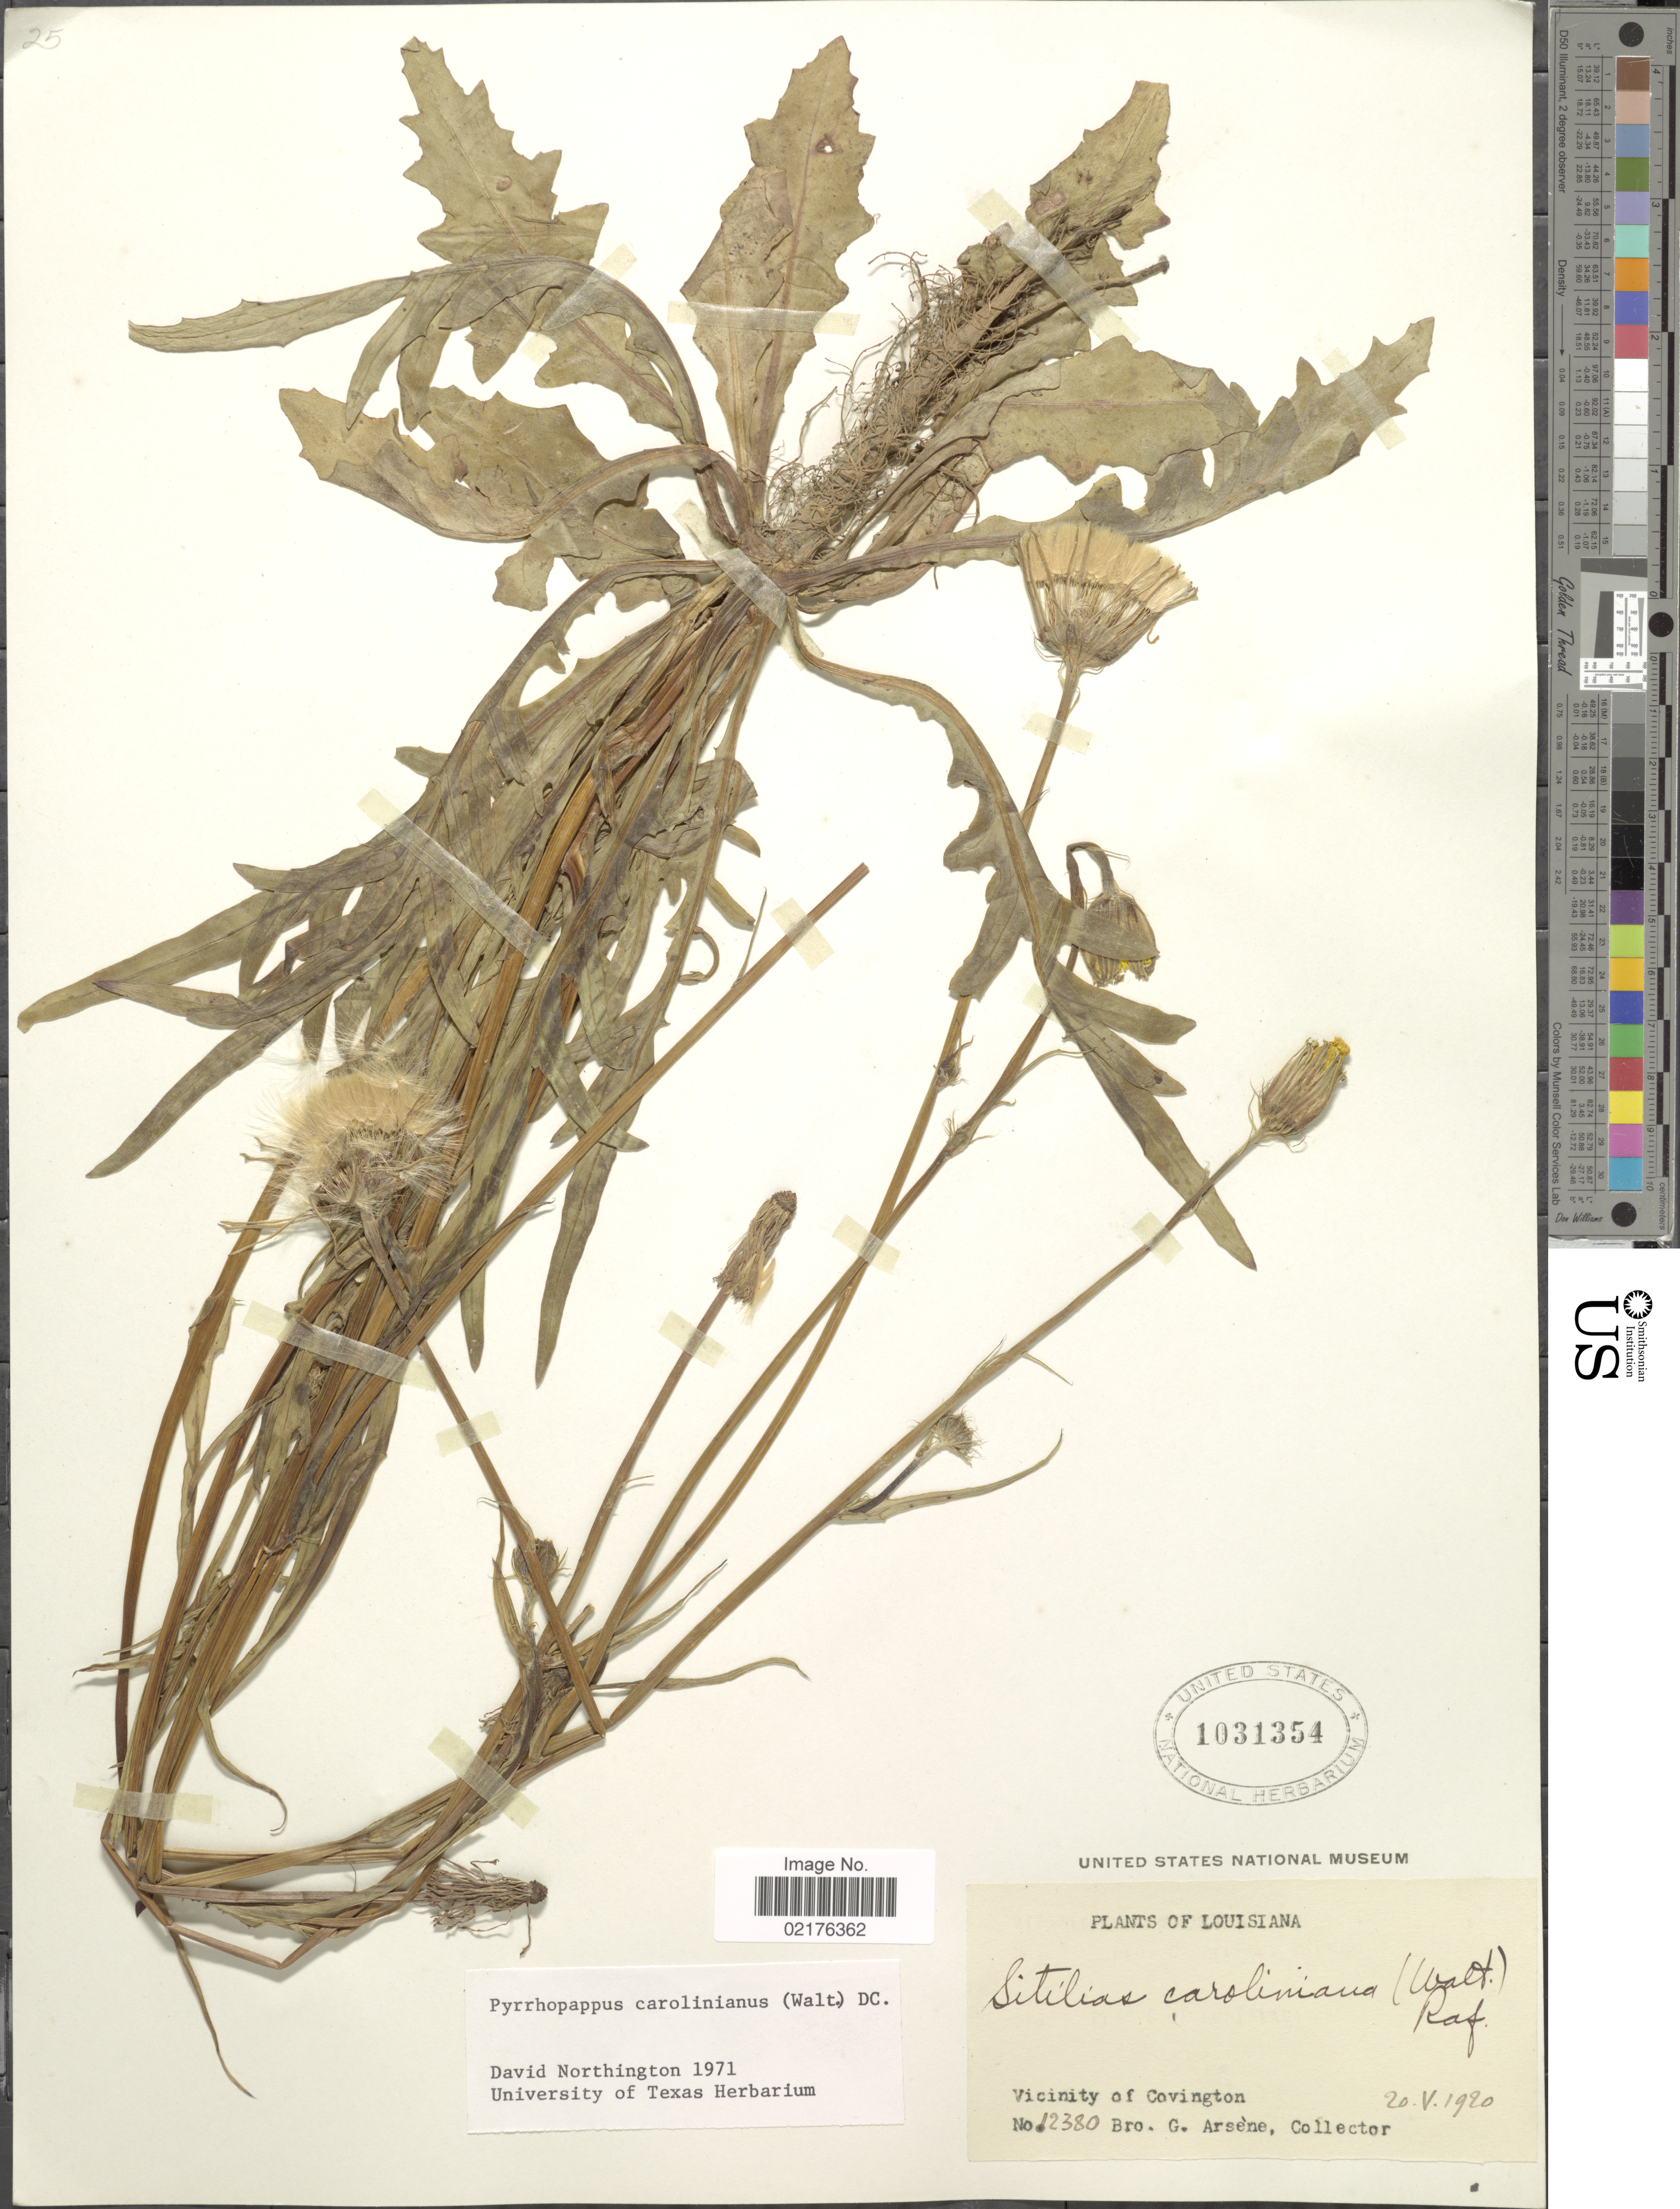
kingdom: Plantae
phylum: Tracheophyta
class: Magnoliopsida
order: Asterales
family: Asteraceae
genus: Pyrrhopappus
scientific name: Pyrrhopappus carolinianus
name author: (Walter) DC.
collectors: Bro. G. Arsène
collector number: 12380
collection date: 1920-05-20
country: United States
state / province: Louisiana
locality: Vicinity of Covington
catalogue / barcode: US 1031354